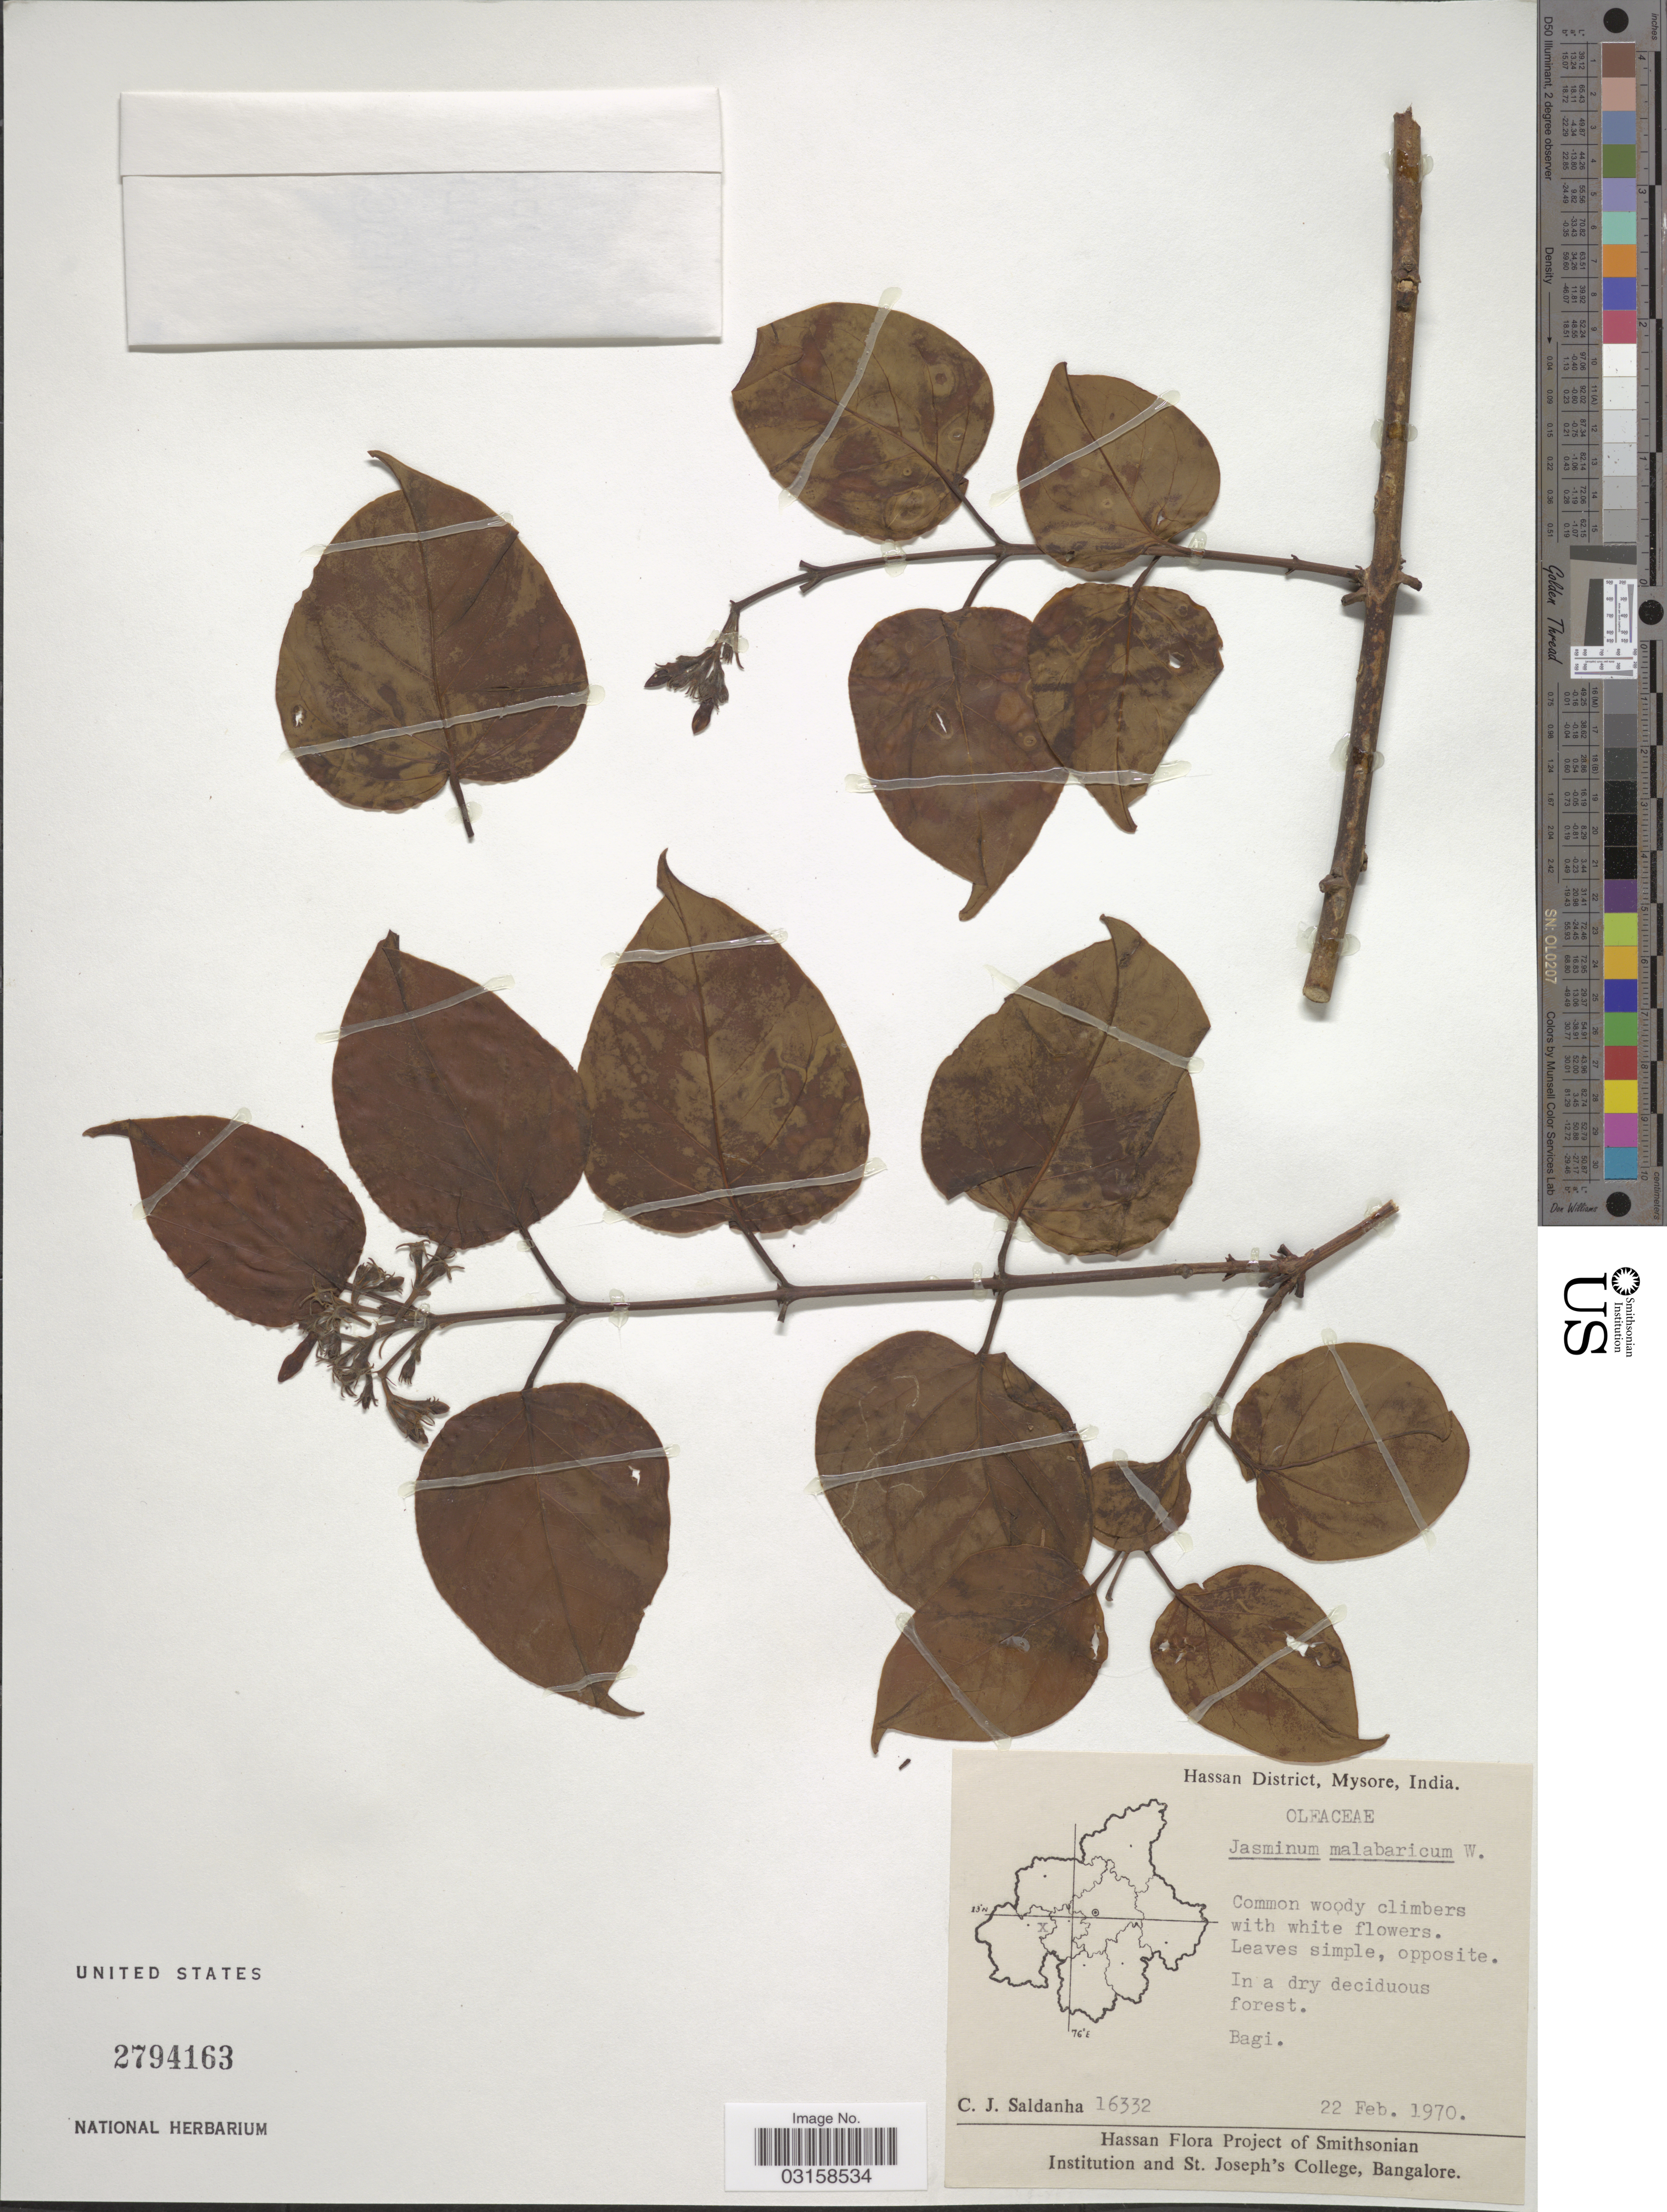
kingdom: Plantae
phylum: Tracheophyta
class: Magnoliopsida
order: Lamiales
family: Oleaceae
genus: Jasminum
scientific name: Jasminum malabaricum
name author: Wight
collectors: C. J. Saldanha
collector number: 16332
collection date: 1970-02-22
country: India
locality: Hassan District, Mysore. Bagi.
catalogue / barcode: US 2794163